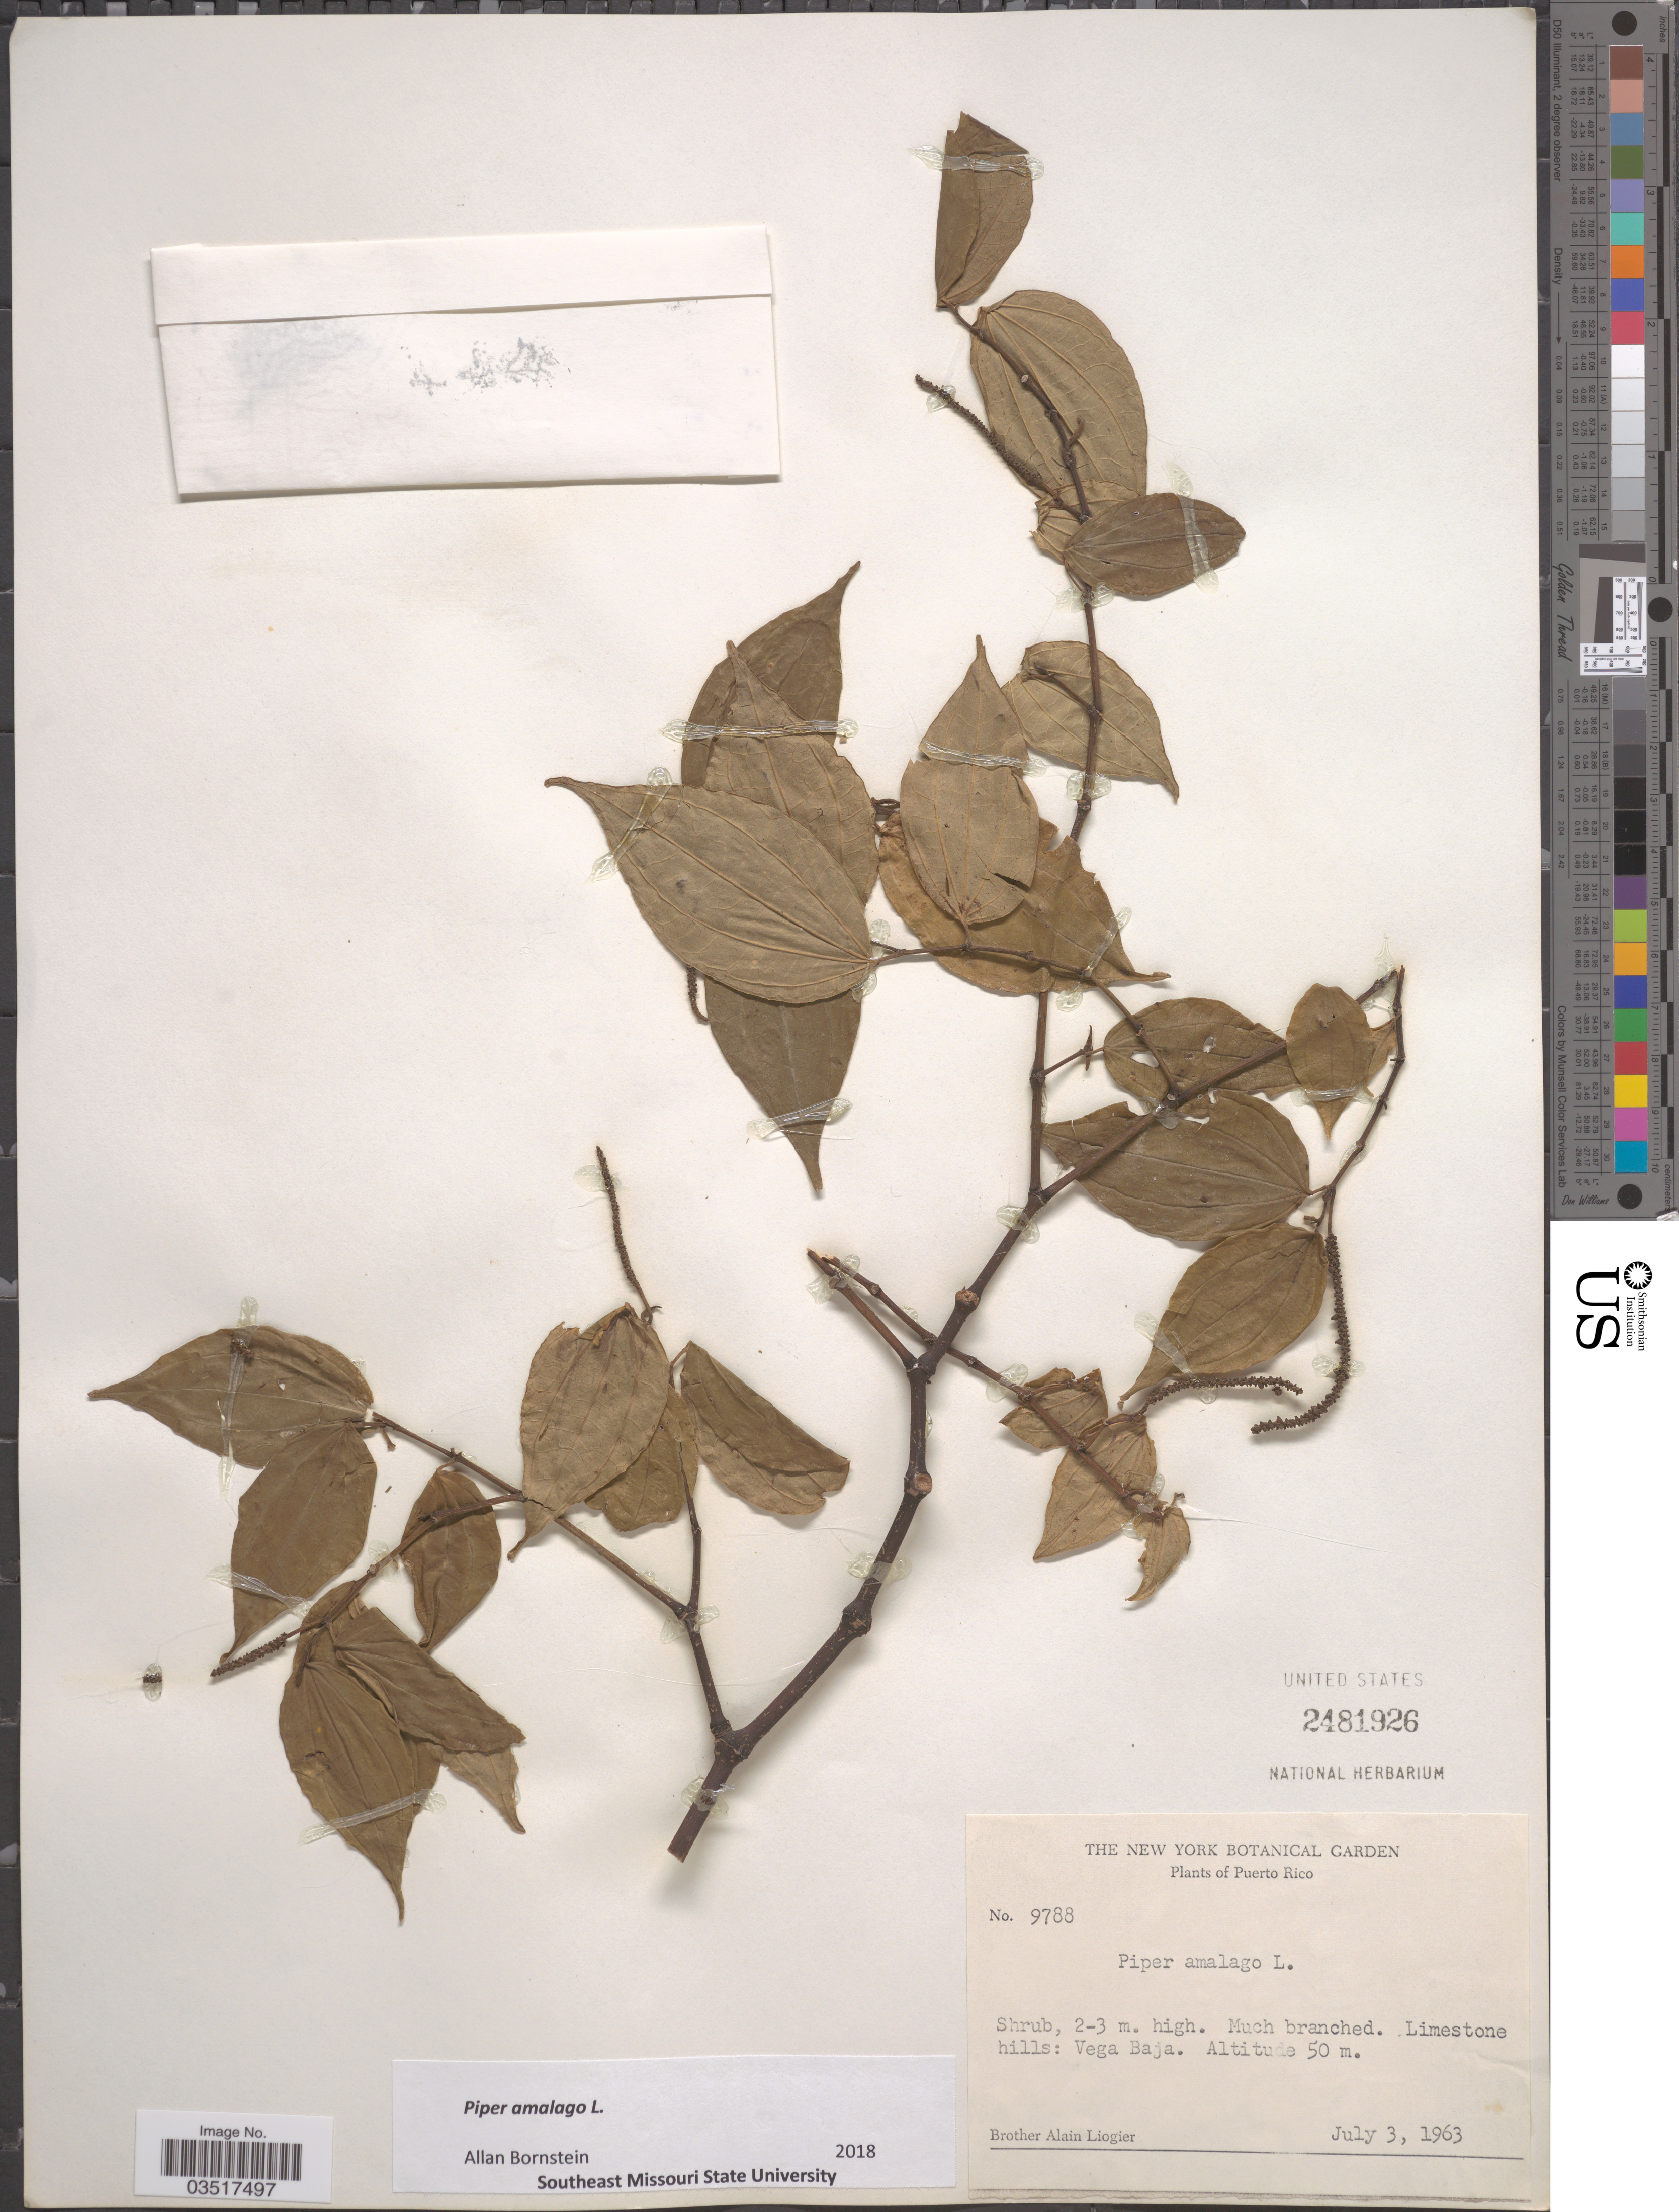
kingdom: Plantae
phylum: Tracheophyta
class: Magnoliopsida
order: Piperales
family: Piperaceae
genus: Piper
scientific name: Piper amalago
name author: L.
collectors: A. H. Liogier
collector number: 9788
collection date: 1963-07-03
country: Puerto Rico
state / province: Vega Baja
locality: Limestone hills: Vega Baja.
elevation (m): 50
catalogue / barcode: US 2481926